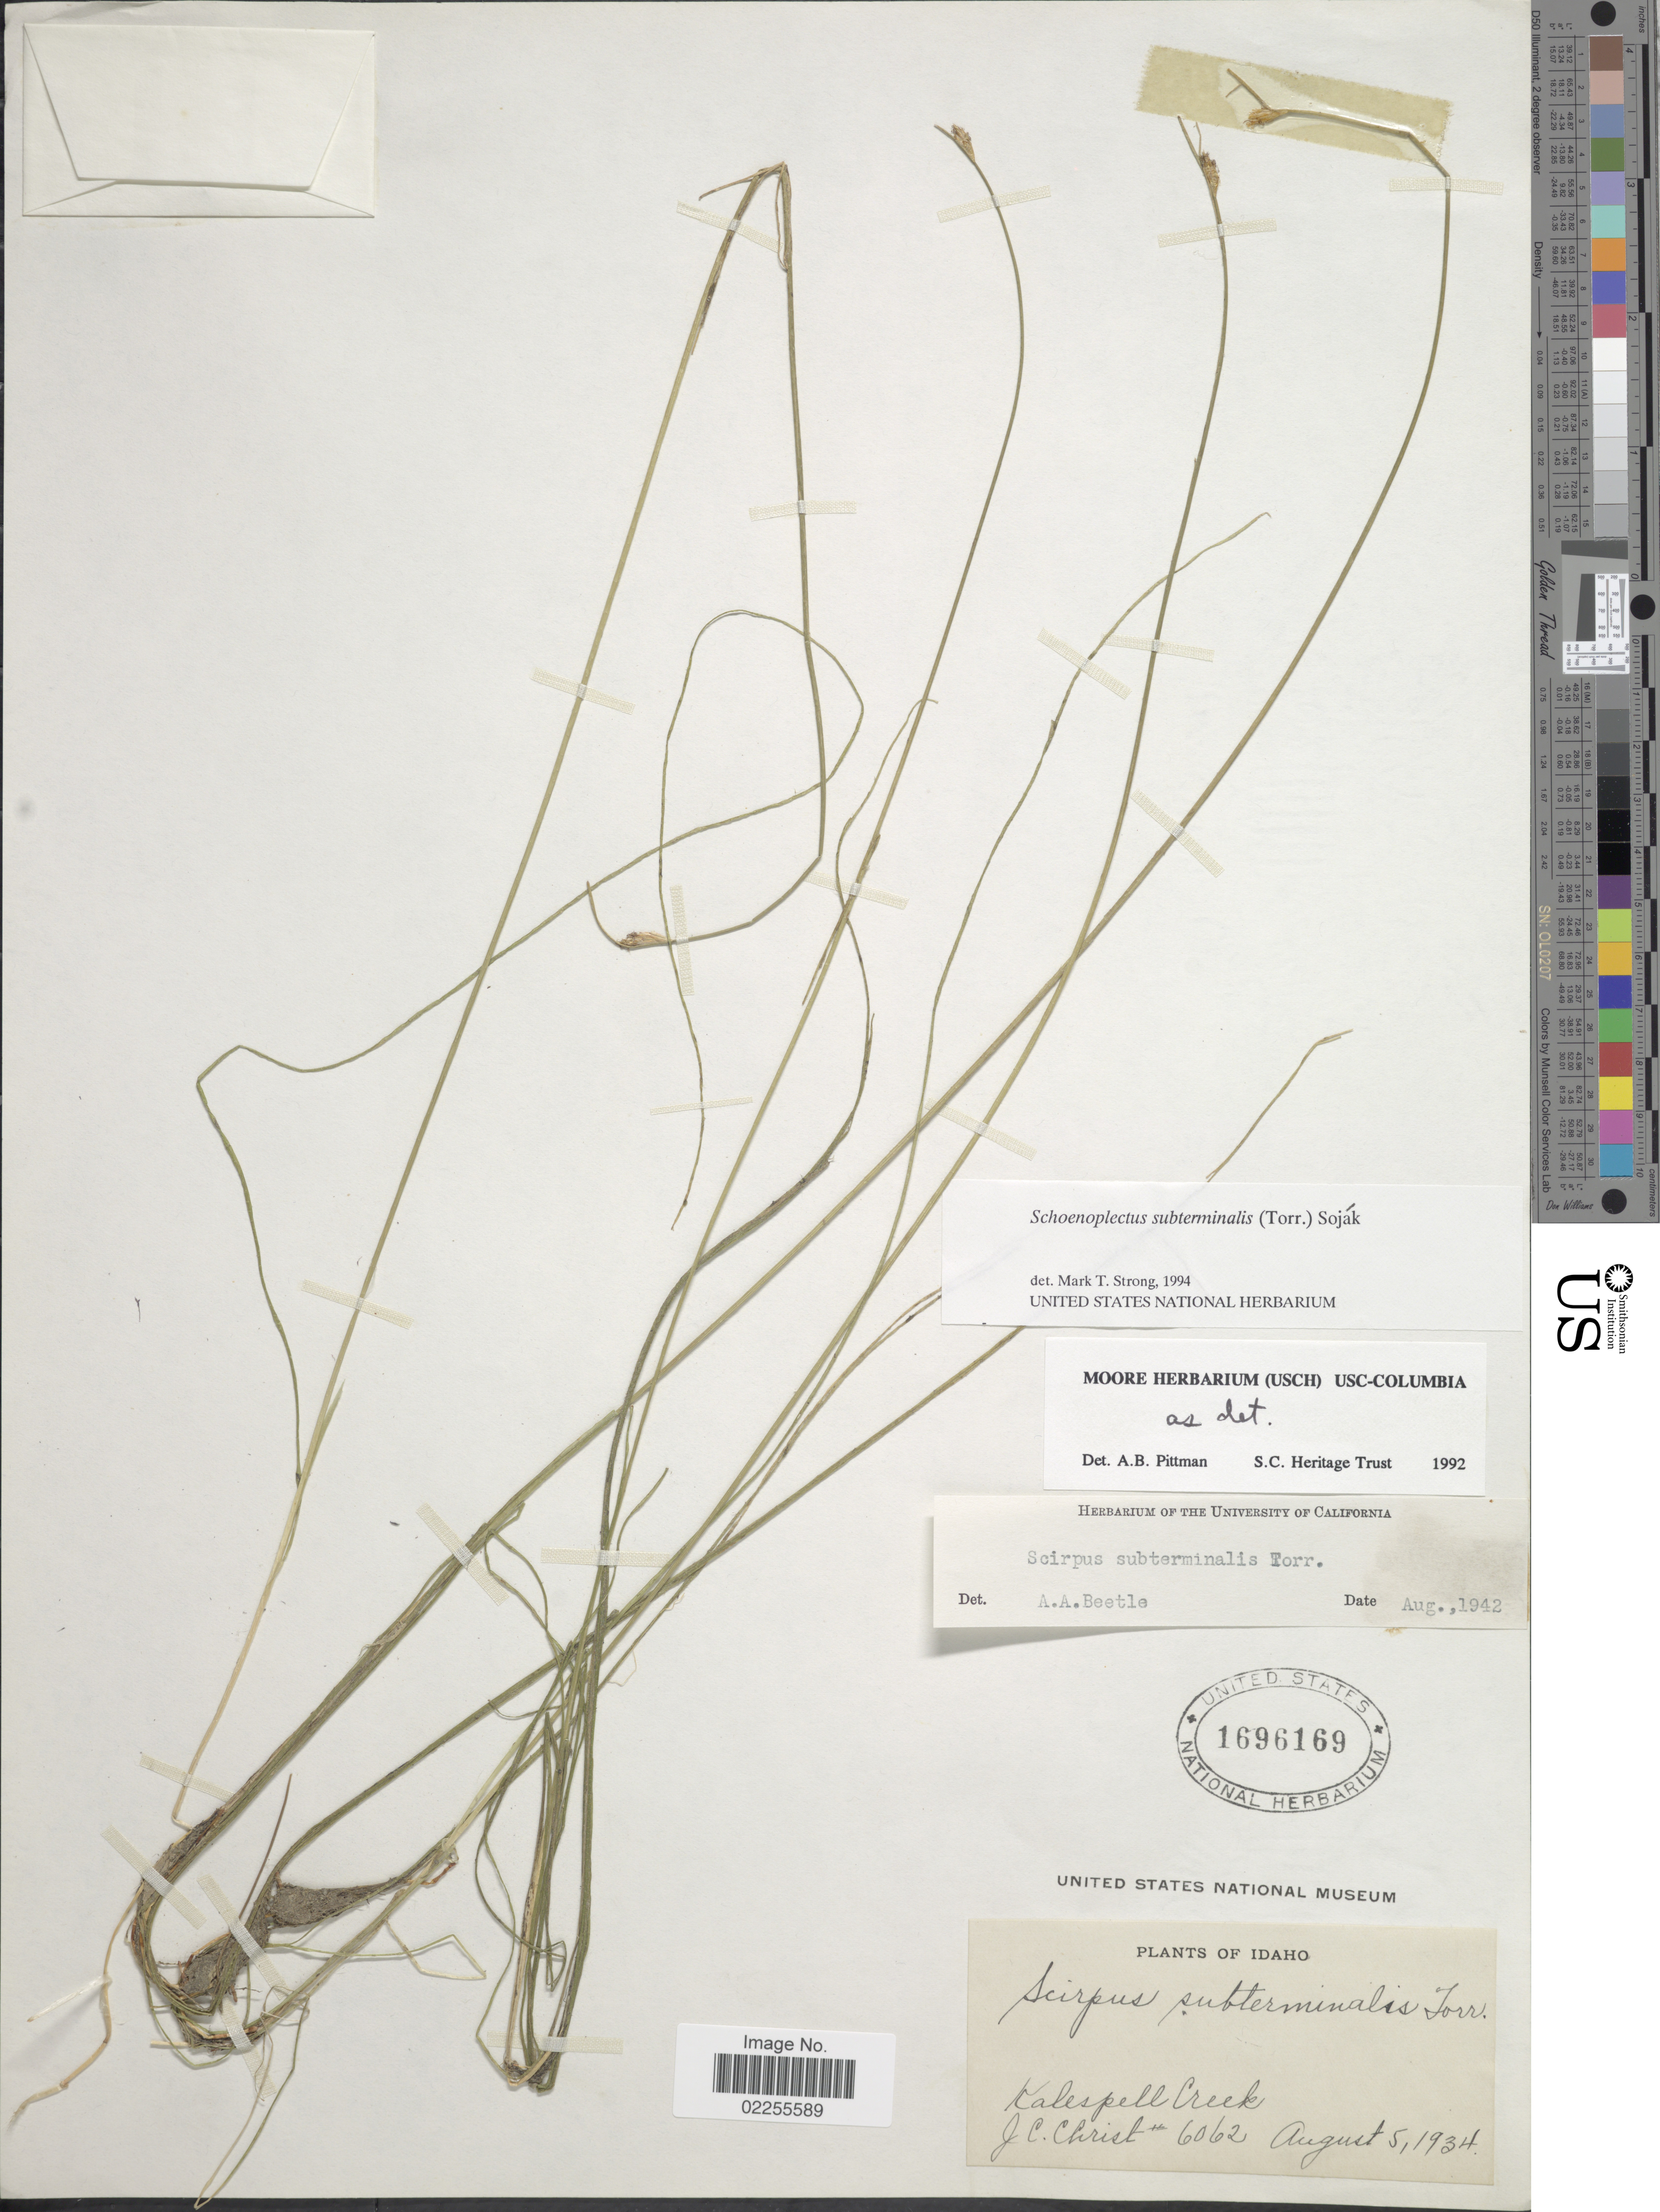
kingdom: Plantae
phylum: Tracheophyta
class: Liliopsida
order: Poales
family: Cyperaceae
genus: Schoenoplectus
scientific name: Schoenoplectus subterminalis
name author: (Torr.) Soják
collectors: J. Christ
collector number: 6062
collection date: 1934-08-05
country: United States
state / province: Idaho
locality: Kalespell Creek.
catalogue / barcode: US 1696169